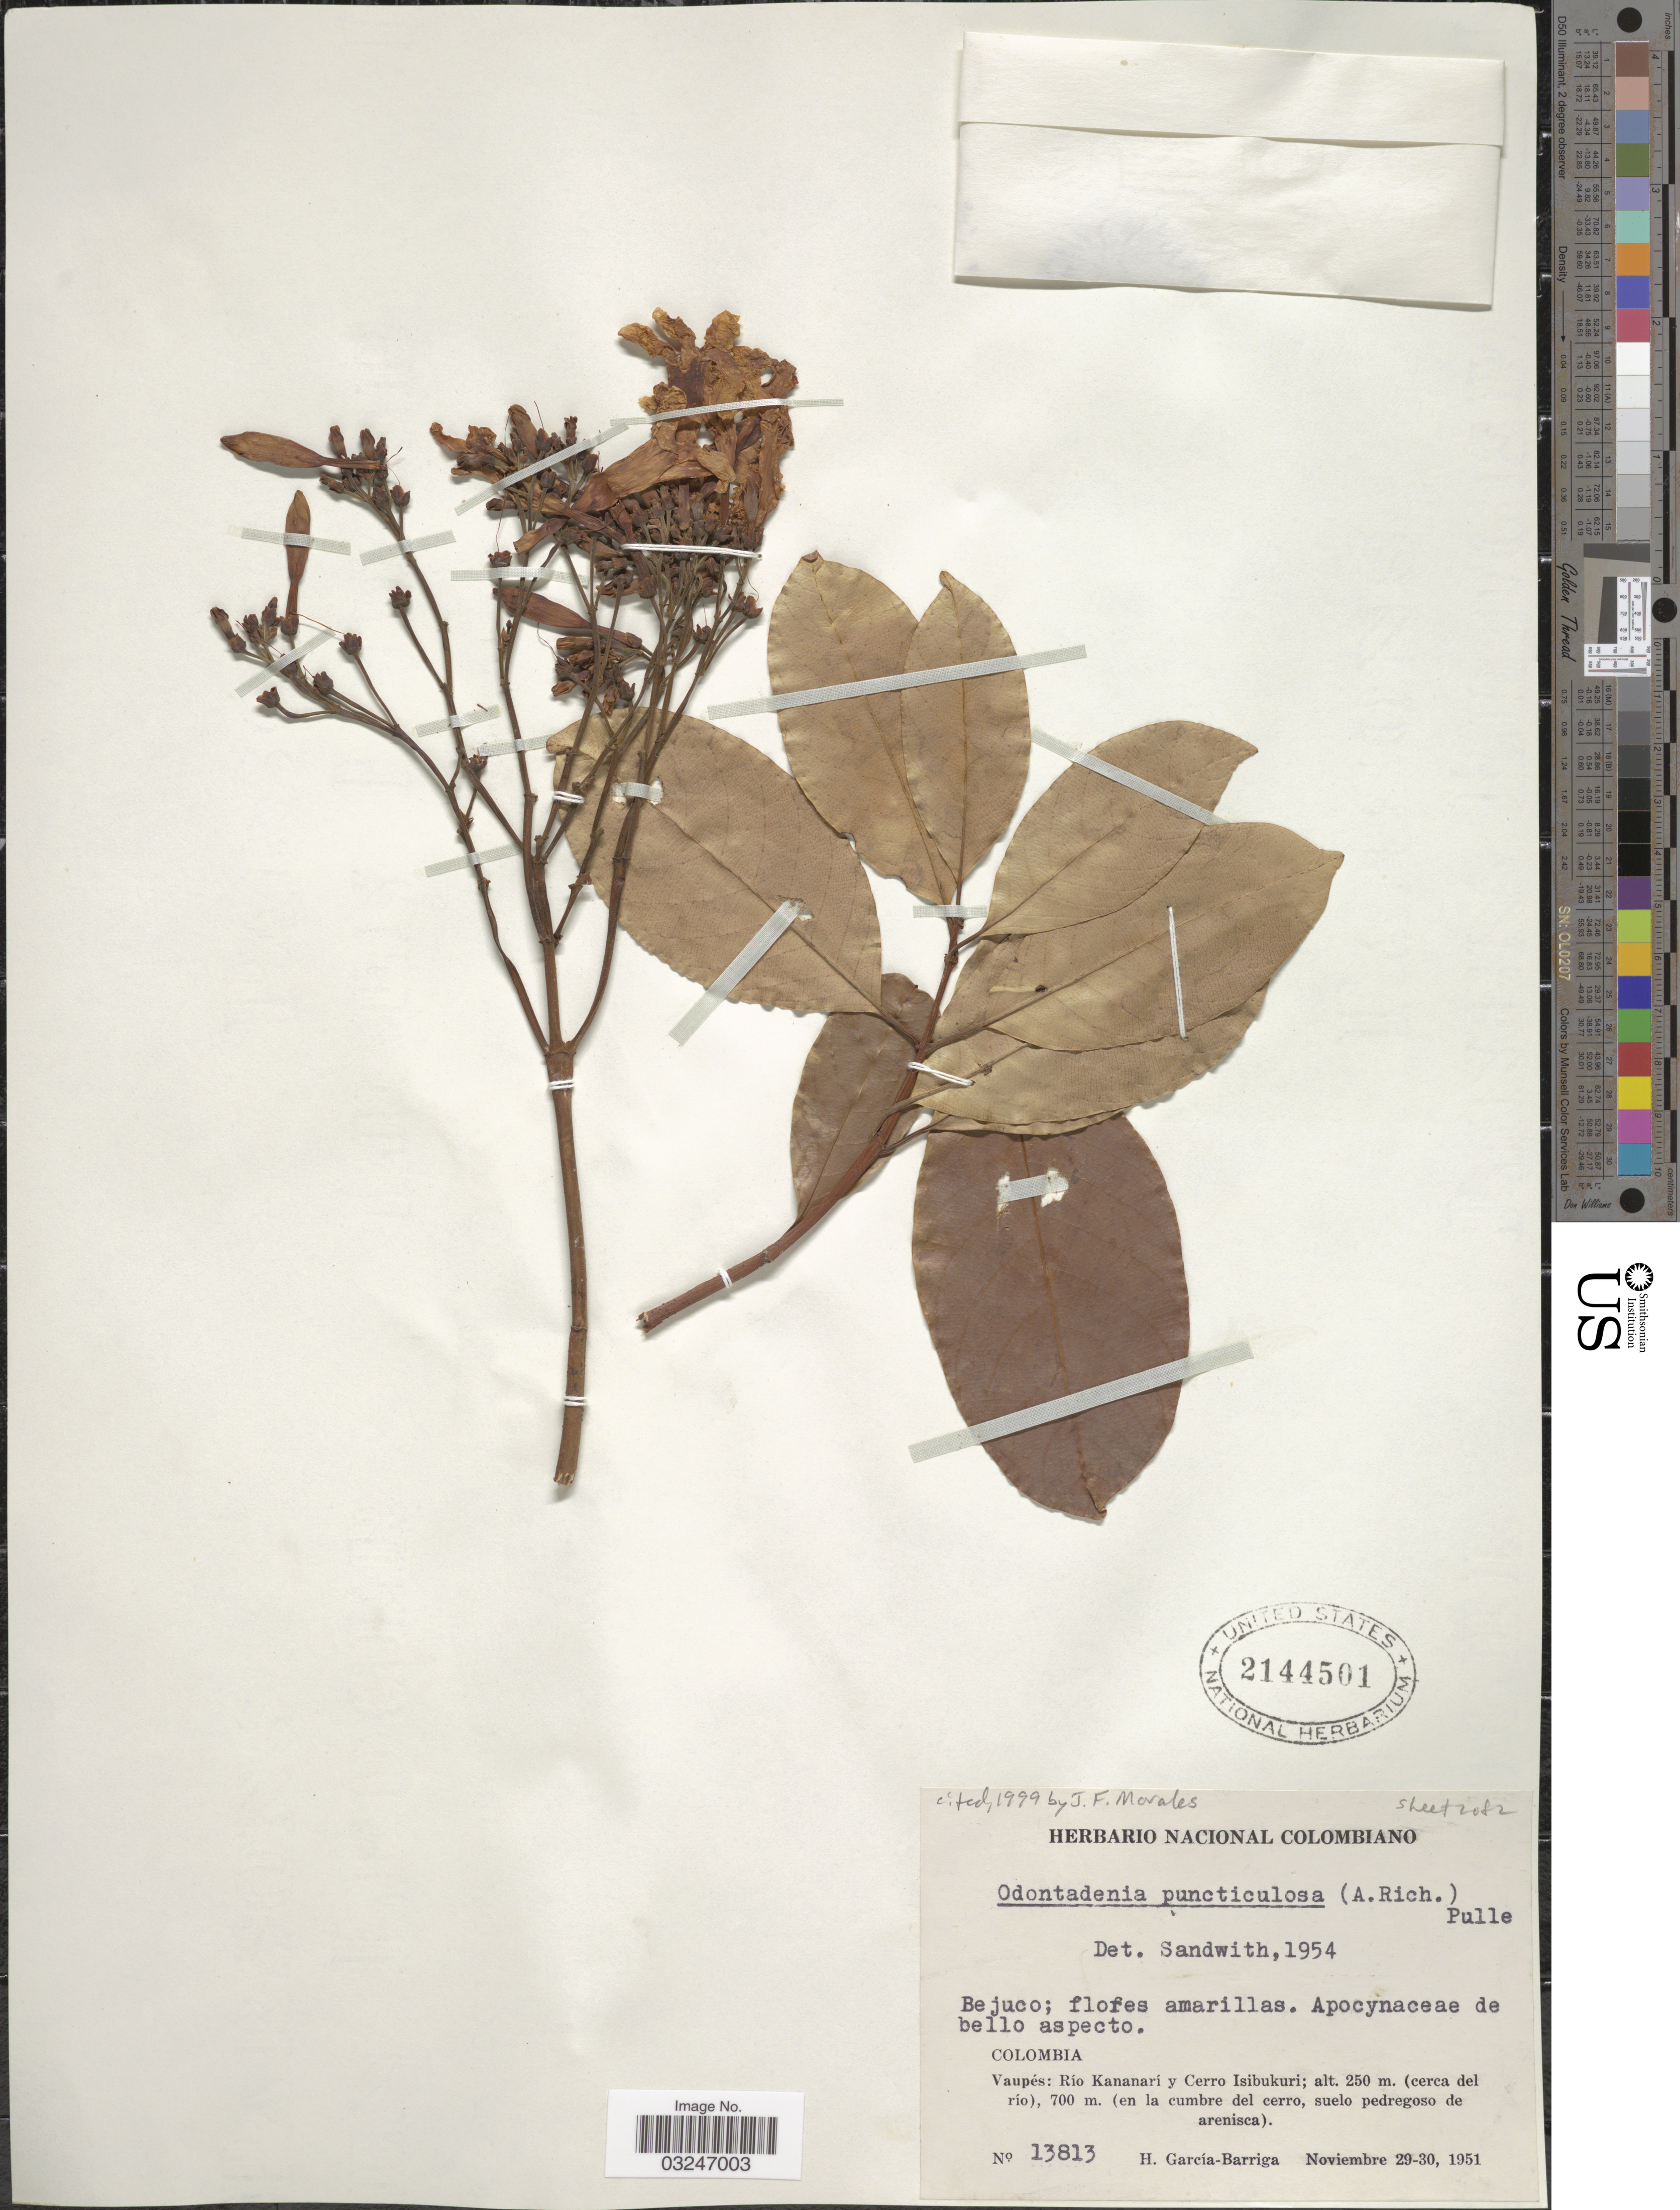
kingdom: Plantae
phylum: Tracheophyta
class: Magnoliopsida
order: Gentianales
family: Apocynaceae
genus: Odontadenia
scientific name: Odontadenia puncticulosa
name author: (Rich.) Pulle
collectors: H. García Barriga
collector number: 13813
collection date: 1951-11-29/1951-11-30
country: Colombia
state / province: Vaupés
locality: Río Kananarí y Cerro Isibukuri (cerca del río).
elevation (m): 700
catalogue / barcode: US 2144501